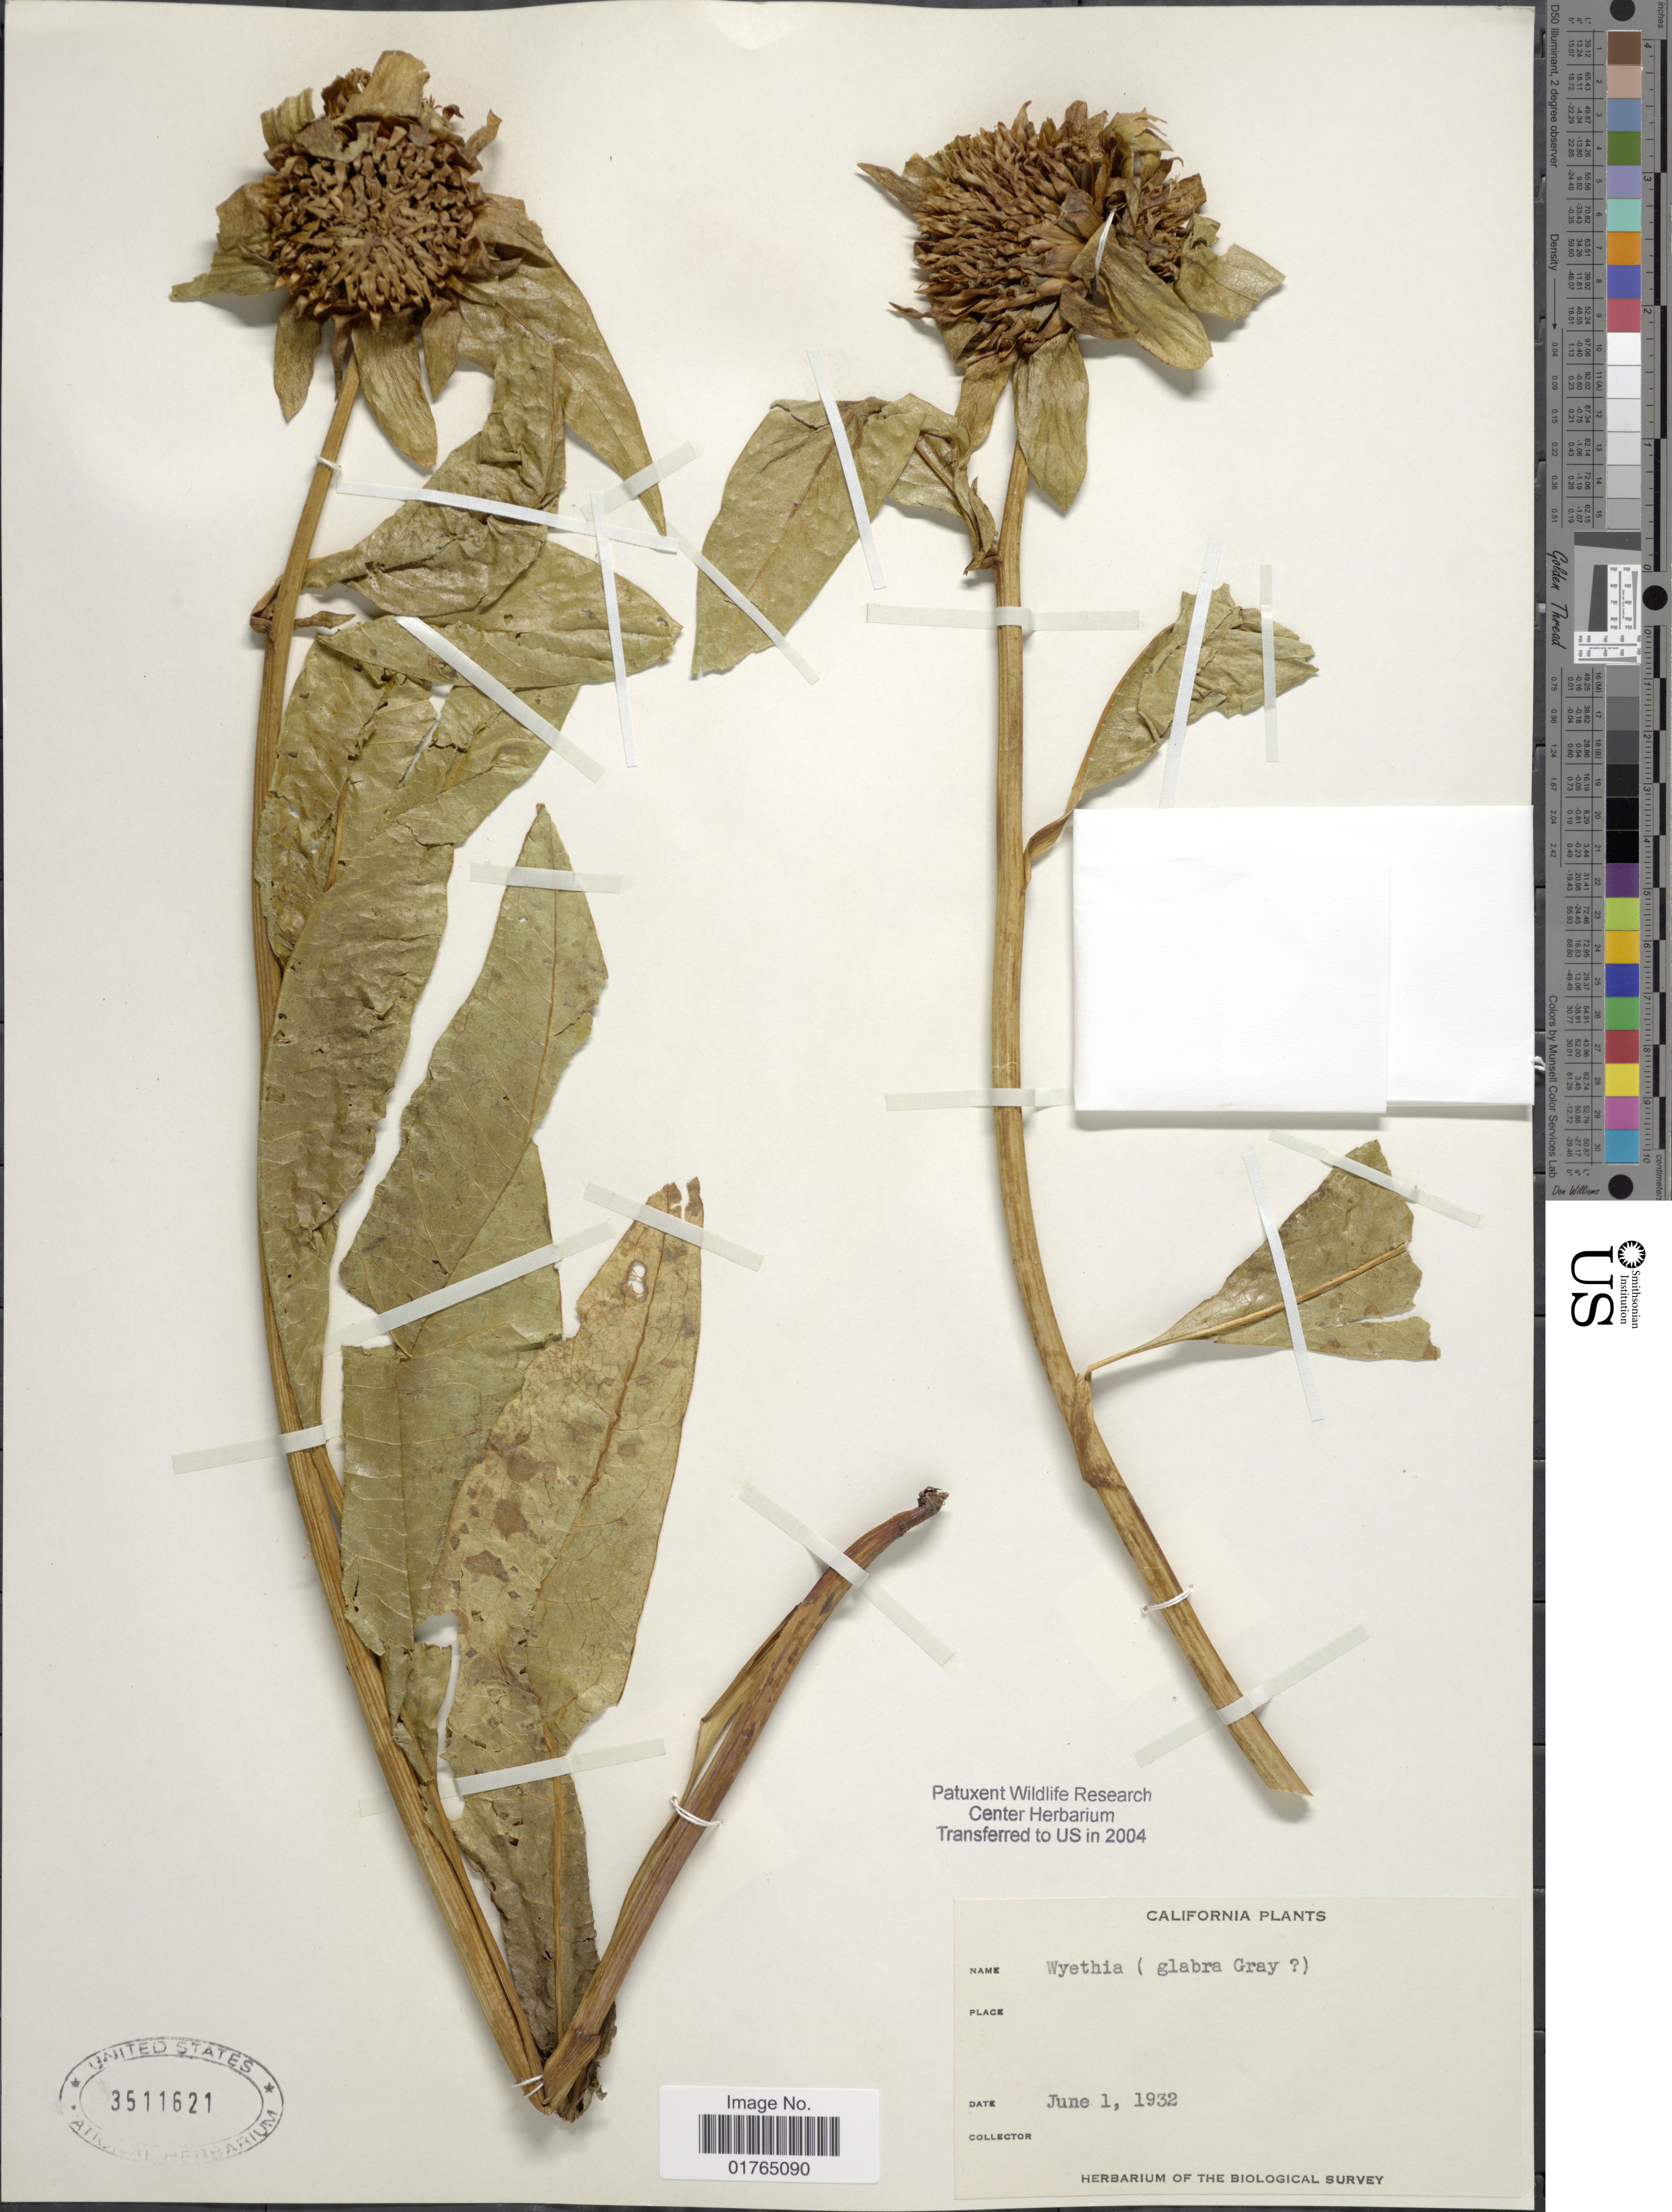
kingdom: Plantae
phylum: Tracheophyta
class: Magnoliopsida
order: Asterales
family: Asteraceae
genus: Wyethia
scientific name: Wyethia glabra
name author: A. Gray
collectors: ex herb. of the Biological Survey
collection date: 1932-06-01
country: United States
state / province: California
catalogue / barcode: US 3611621